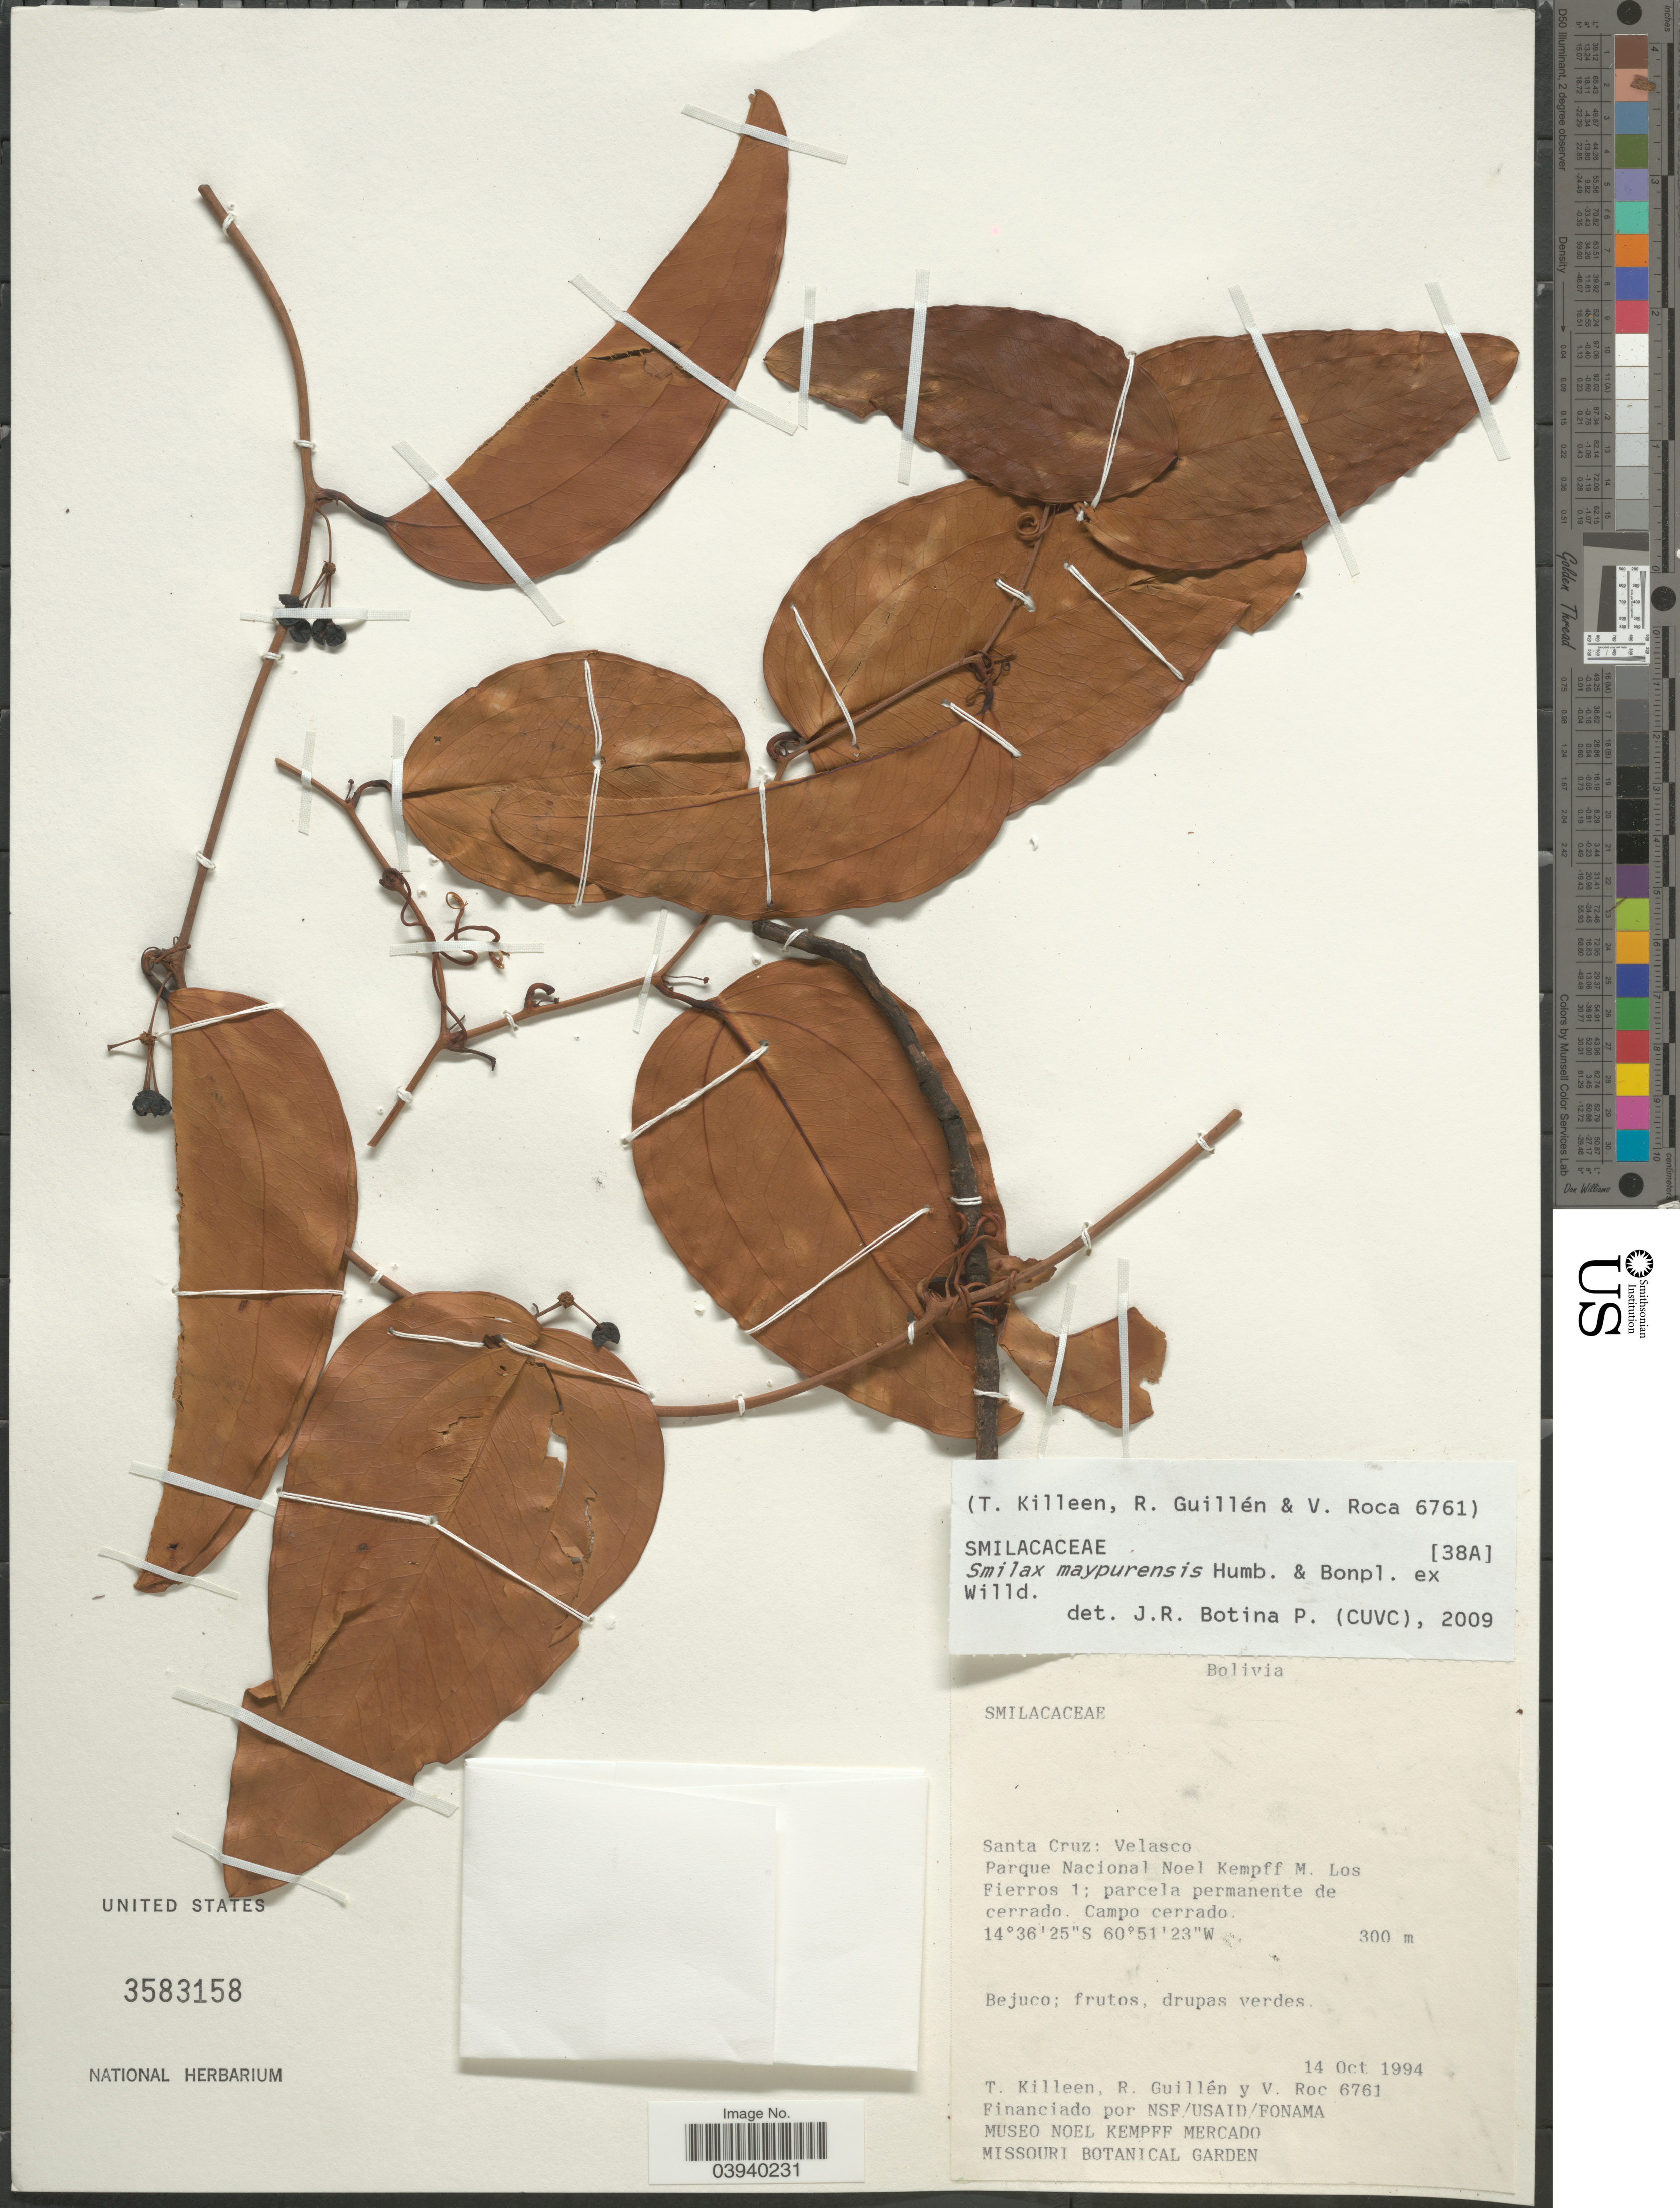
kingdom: Plantae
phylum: Tracheophyta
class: Liliopsida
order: Liliales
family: Smilacaceae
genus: Smilax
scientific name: Smilax maypurensis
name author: Humb. & Bonpl. ex Willd.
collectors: T. J. Killeen, R. Guillen & V. Roc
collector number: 6761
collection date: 1994-10-14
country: Bolivia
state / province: Santa Cruz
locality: Velasco. Parque Nacional Noel Kempff M. Los Fierros 1; parcela permanente de cerrado.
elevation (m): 300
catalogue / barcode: US 3583158